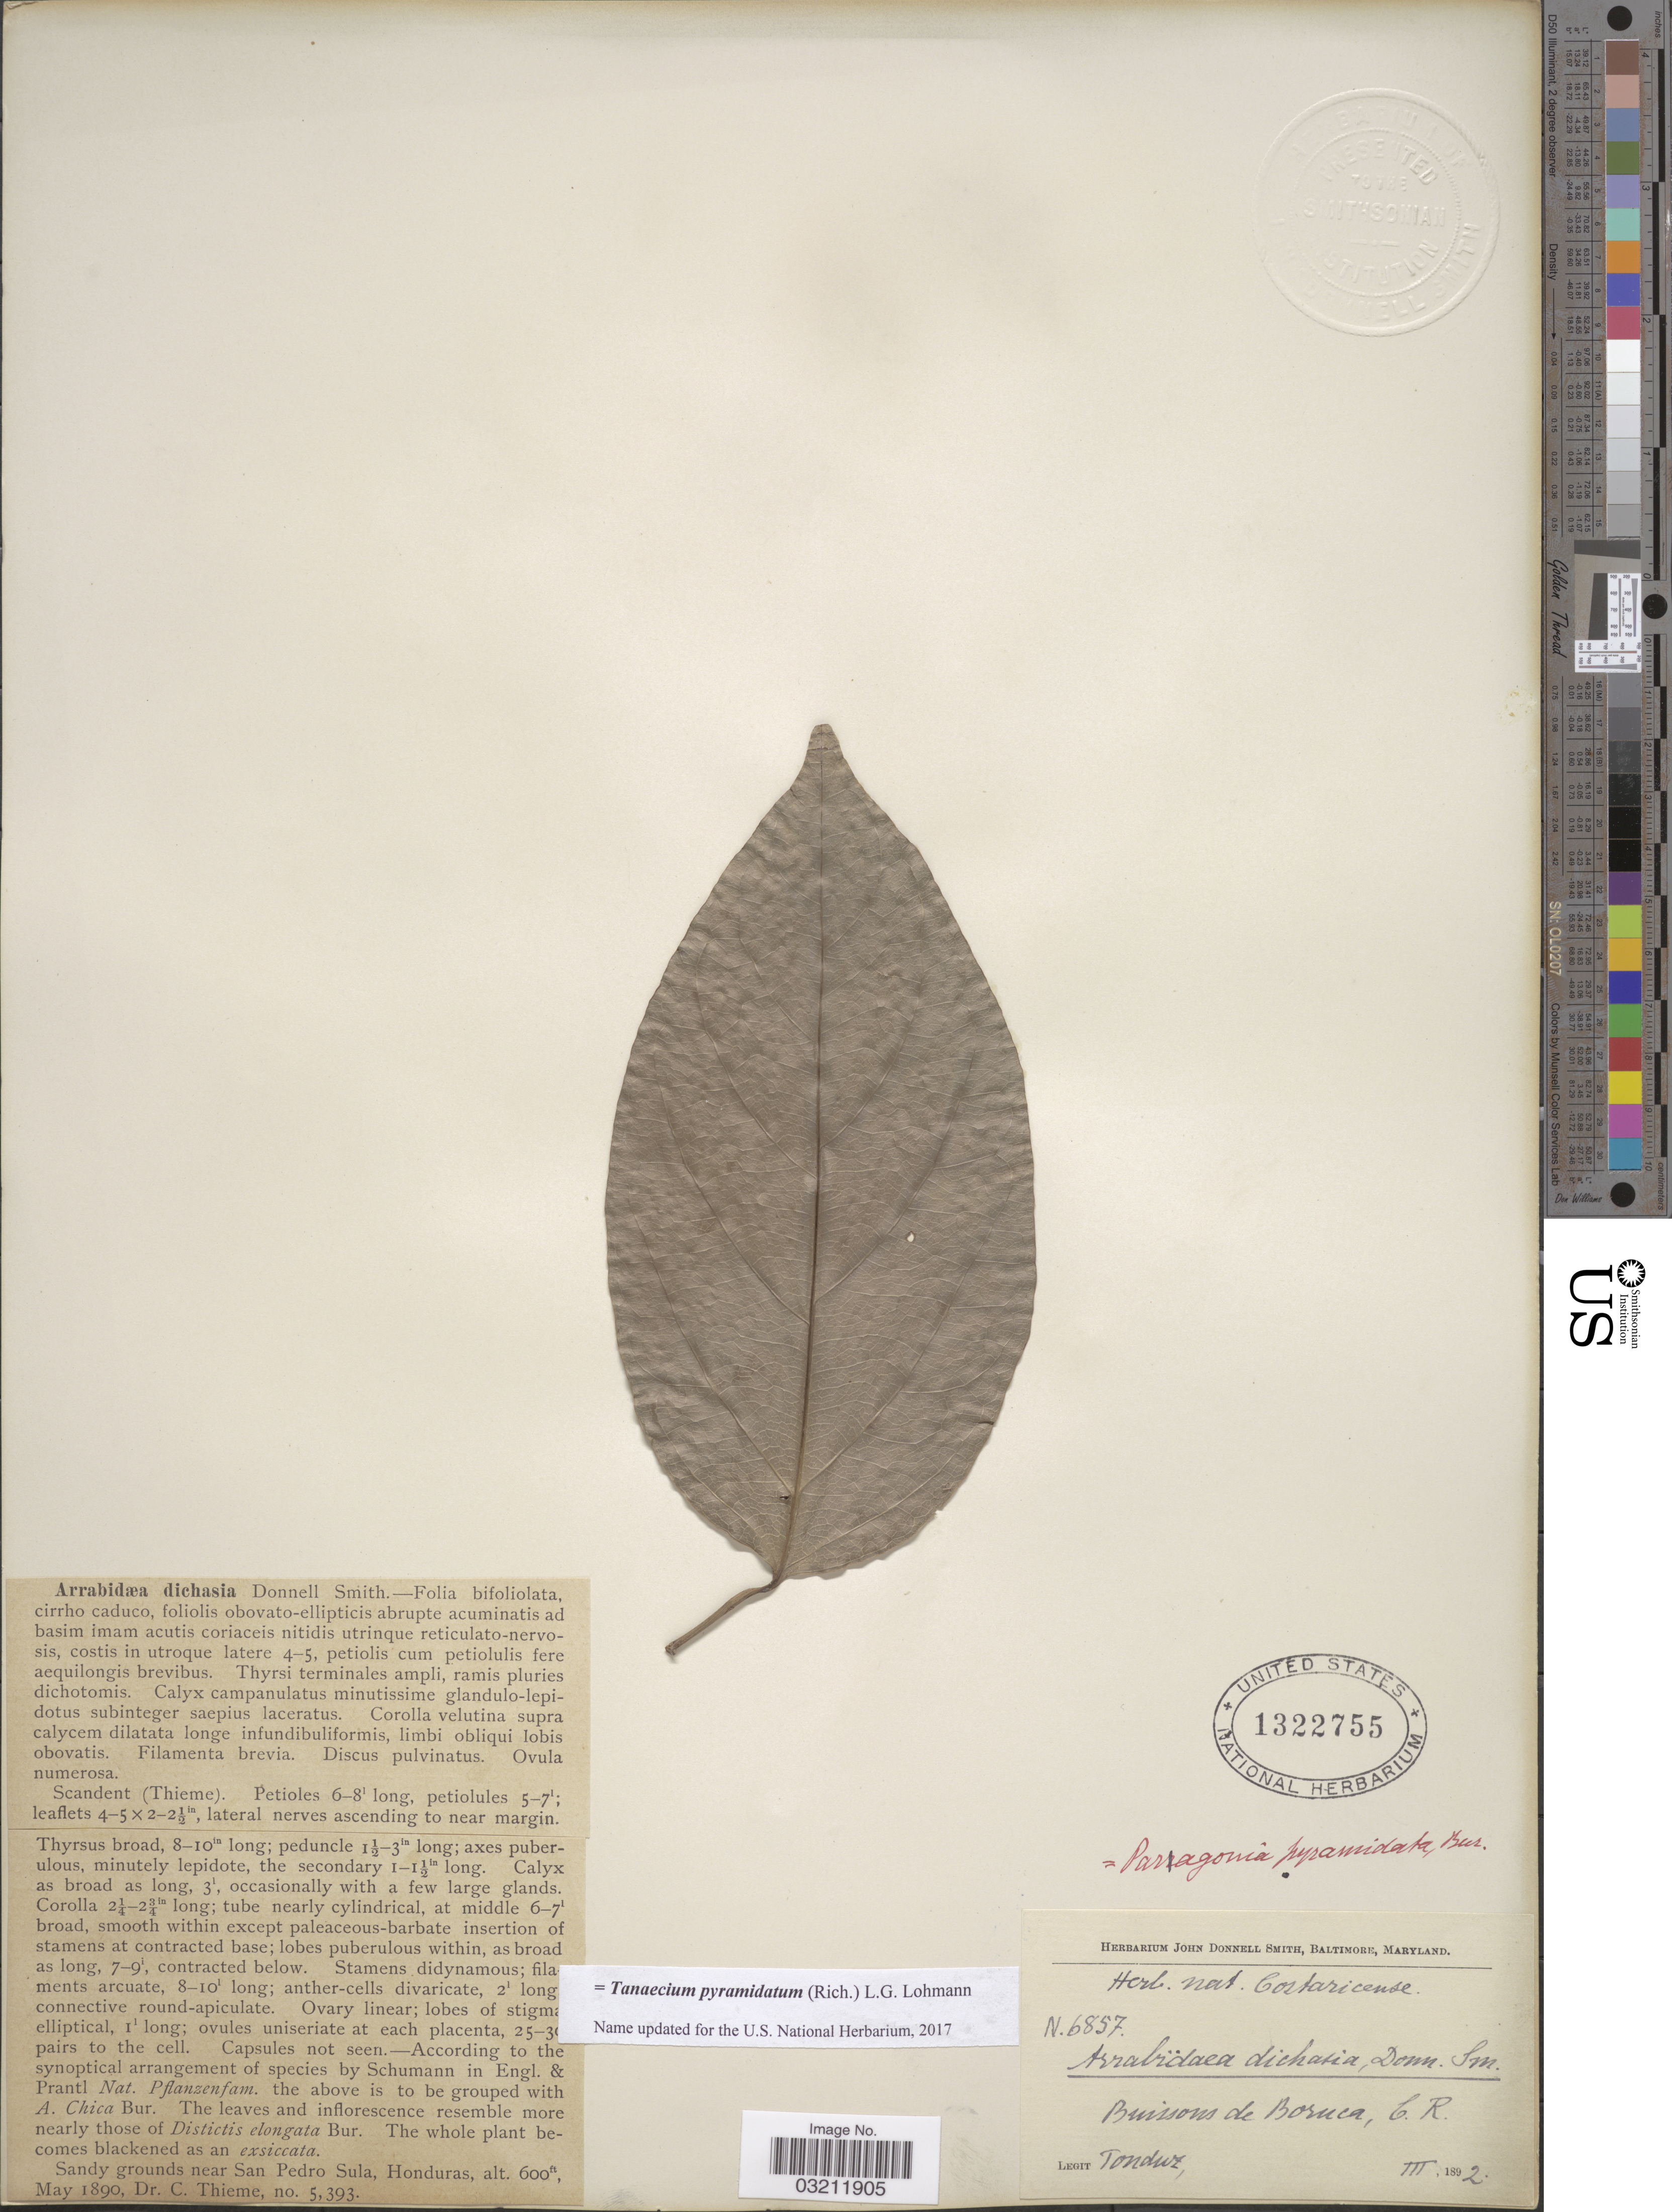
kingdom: Plantae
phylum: Tracheophyta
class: Magnoliopsida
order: Lamiales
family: Bignoniaceae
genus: Tanaecium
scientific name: Tanaecium pyramidatum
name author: (Rich.) L.G. Lohmann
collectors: Tonduz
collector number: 6857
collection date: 1892-03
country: Costa Rica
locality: Buissons de Boruca.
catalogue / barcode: US 1322755